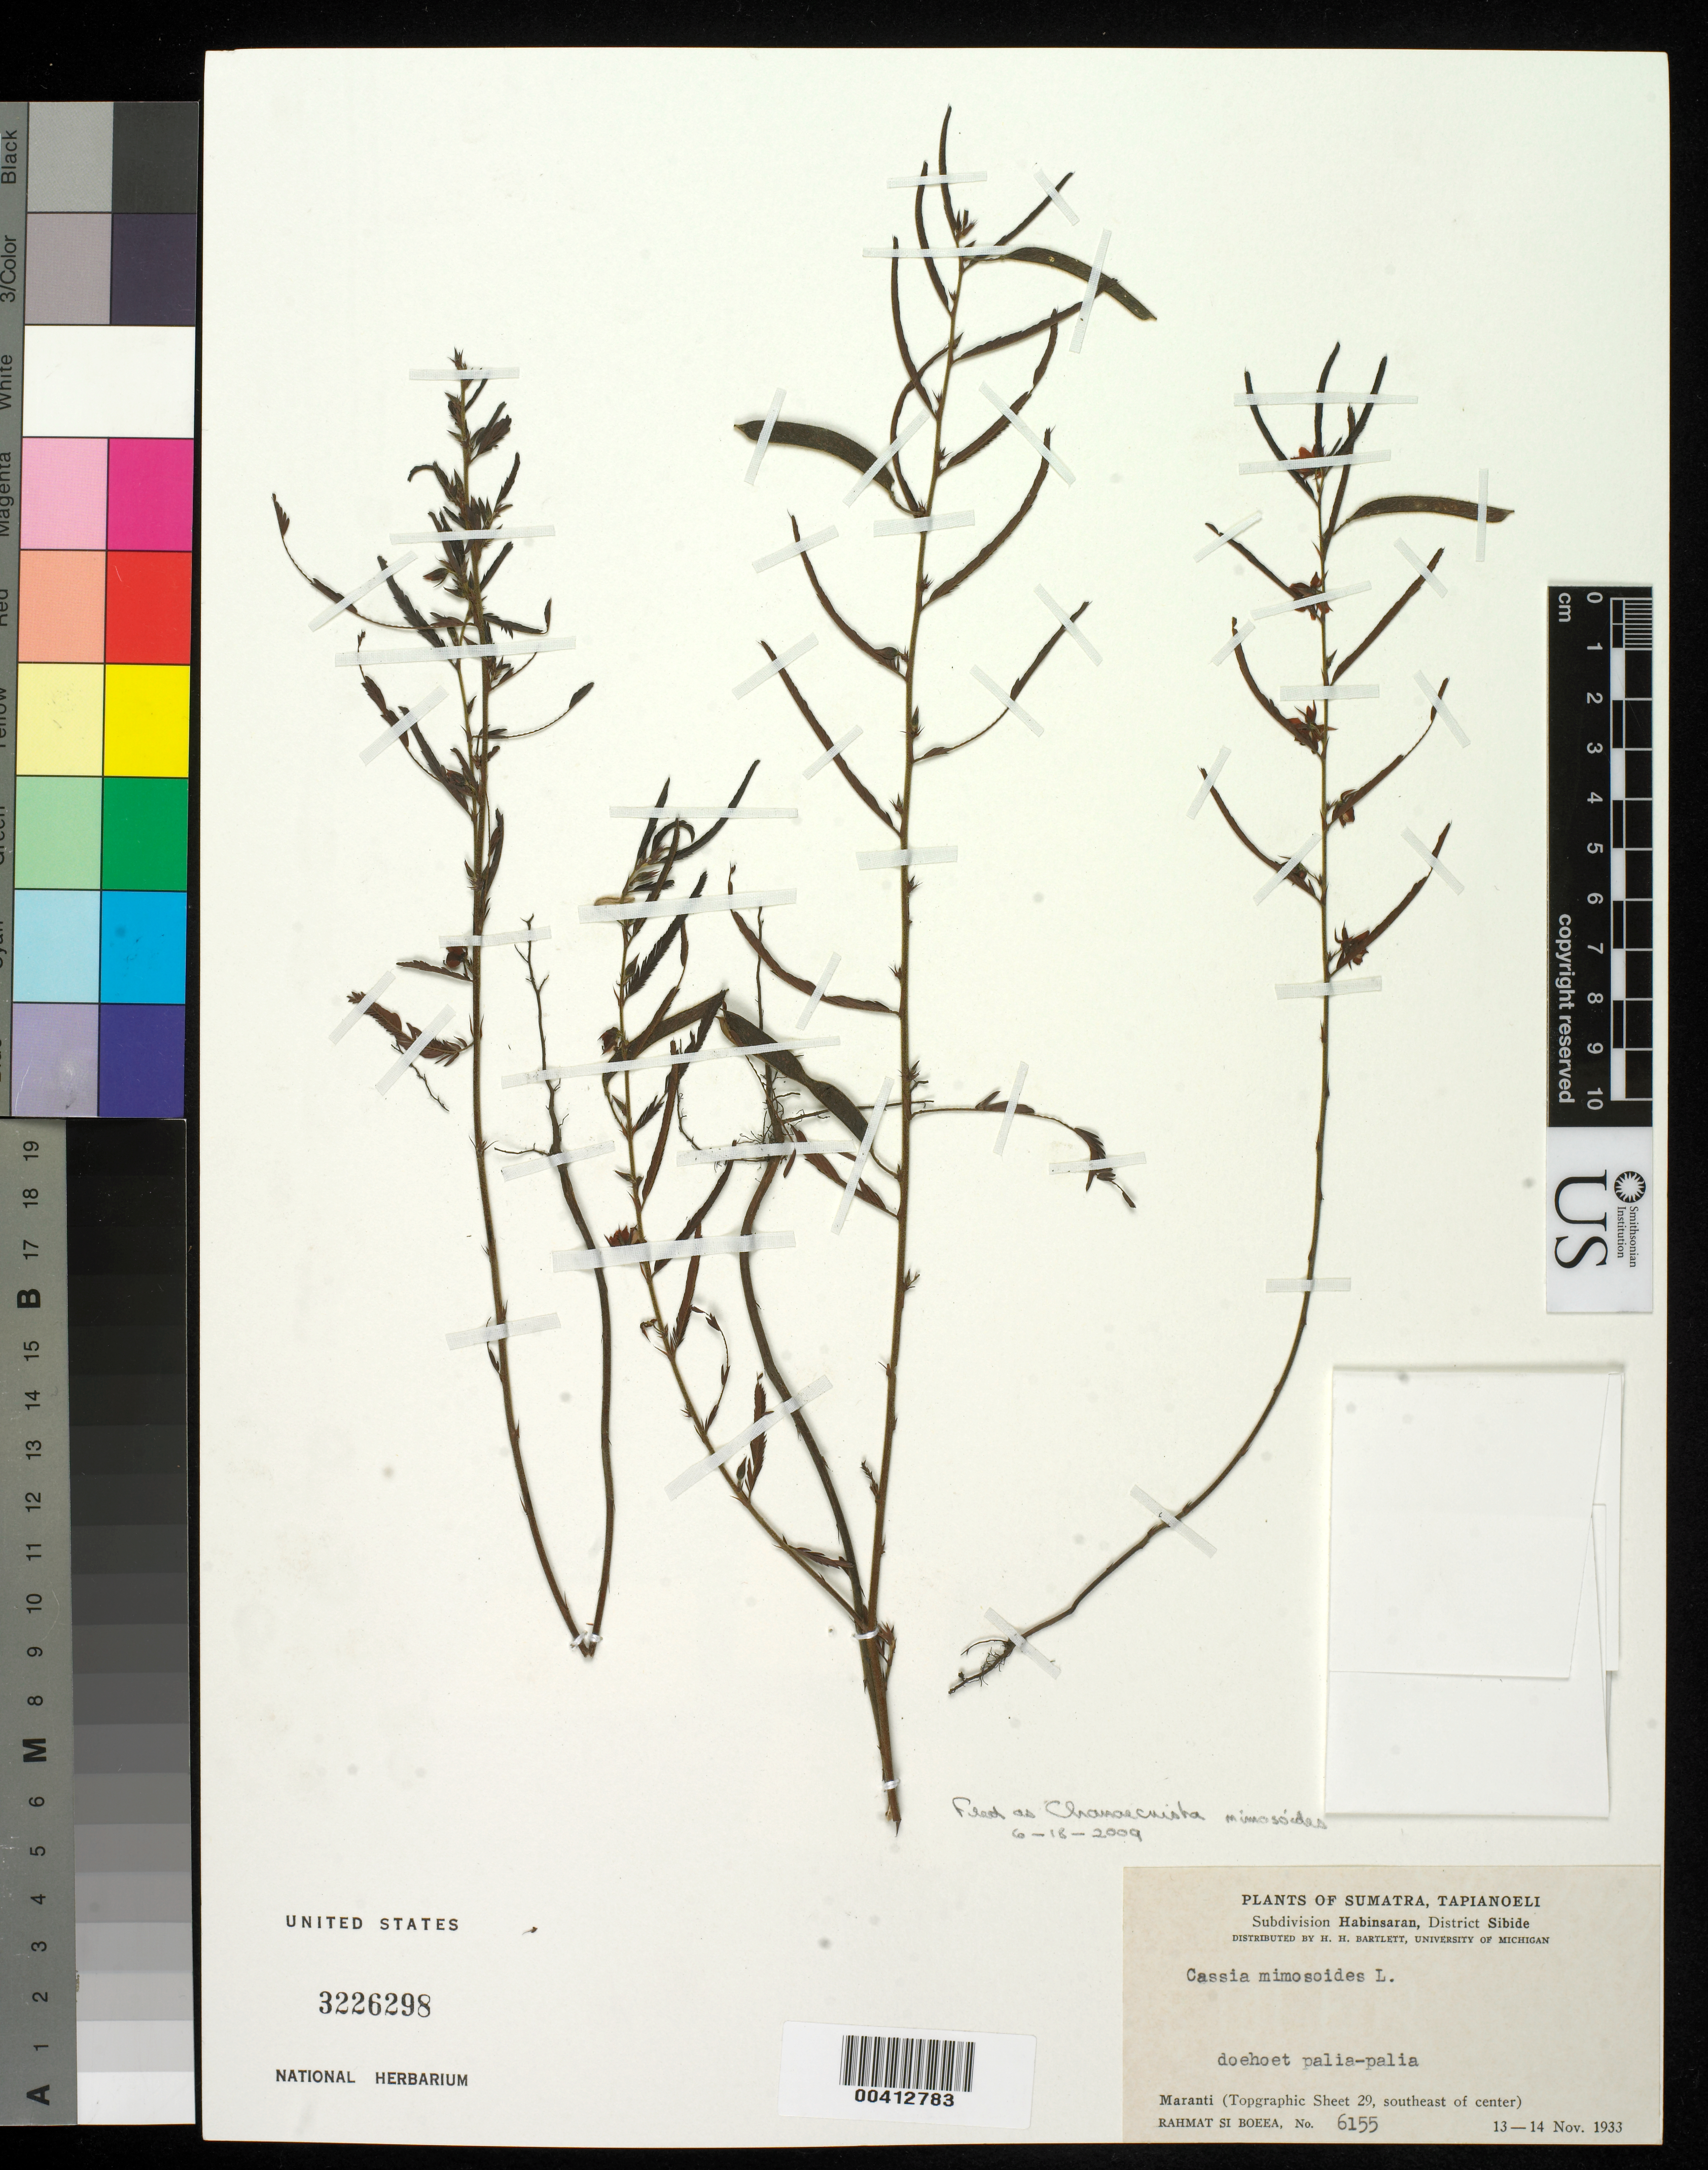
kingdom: Plantae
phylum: Tracheophyta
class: Magnoliopsida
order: Fabales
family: Fabaceae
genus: Chamaecrista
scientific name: Chamaecrista mimosoides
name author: (L.) Greene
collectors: Rahmat Si Boeea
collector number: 6155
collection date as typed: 13 Nov 1933 and 14 Nov 1933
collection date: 1933-11-13,1933-11-14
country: Indonesia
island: Sumatra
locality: Havinsaran, sibide, maranti, tapianoeli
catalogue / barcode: US 3226298